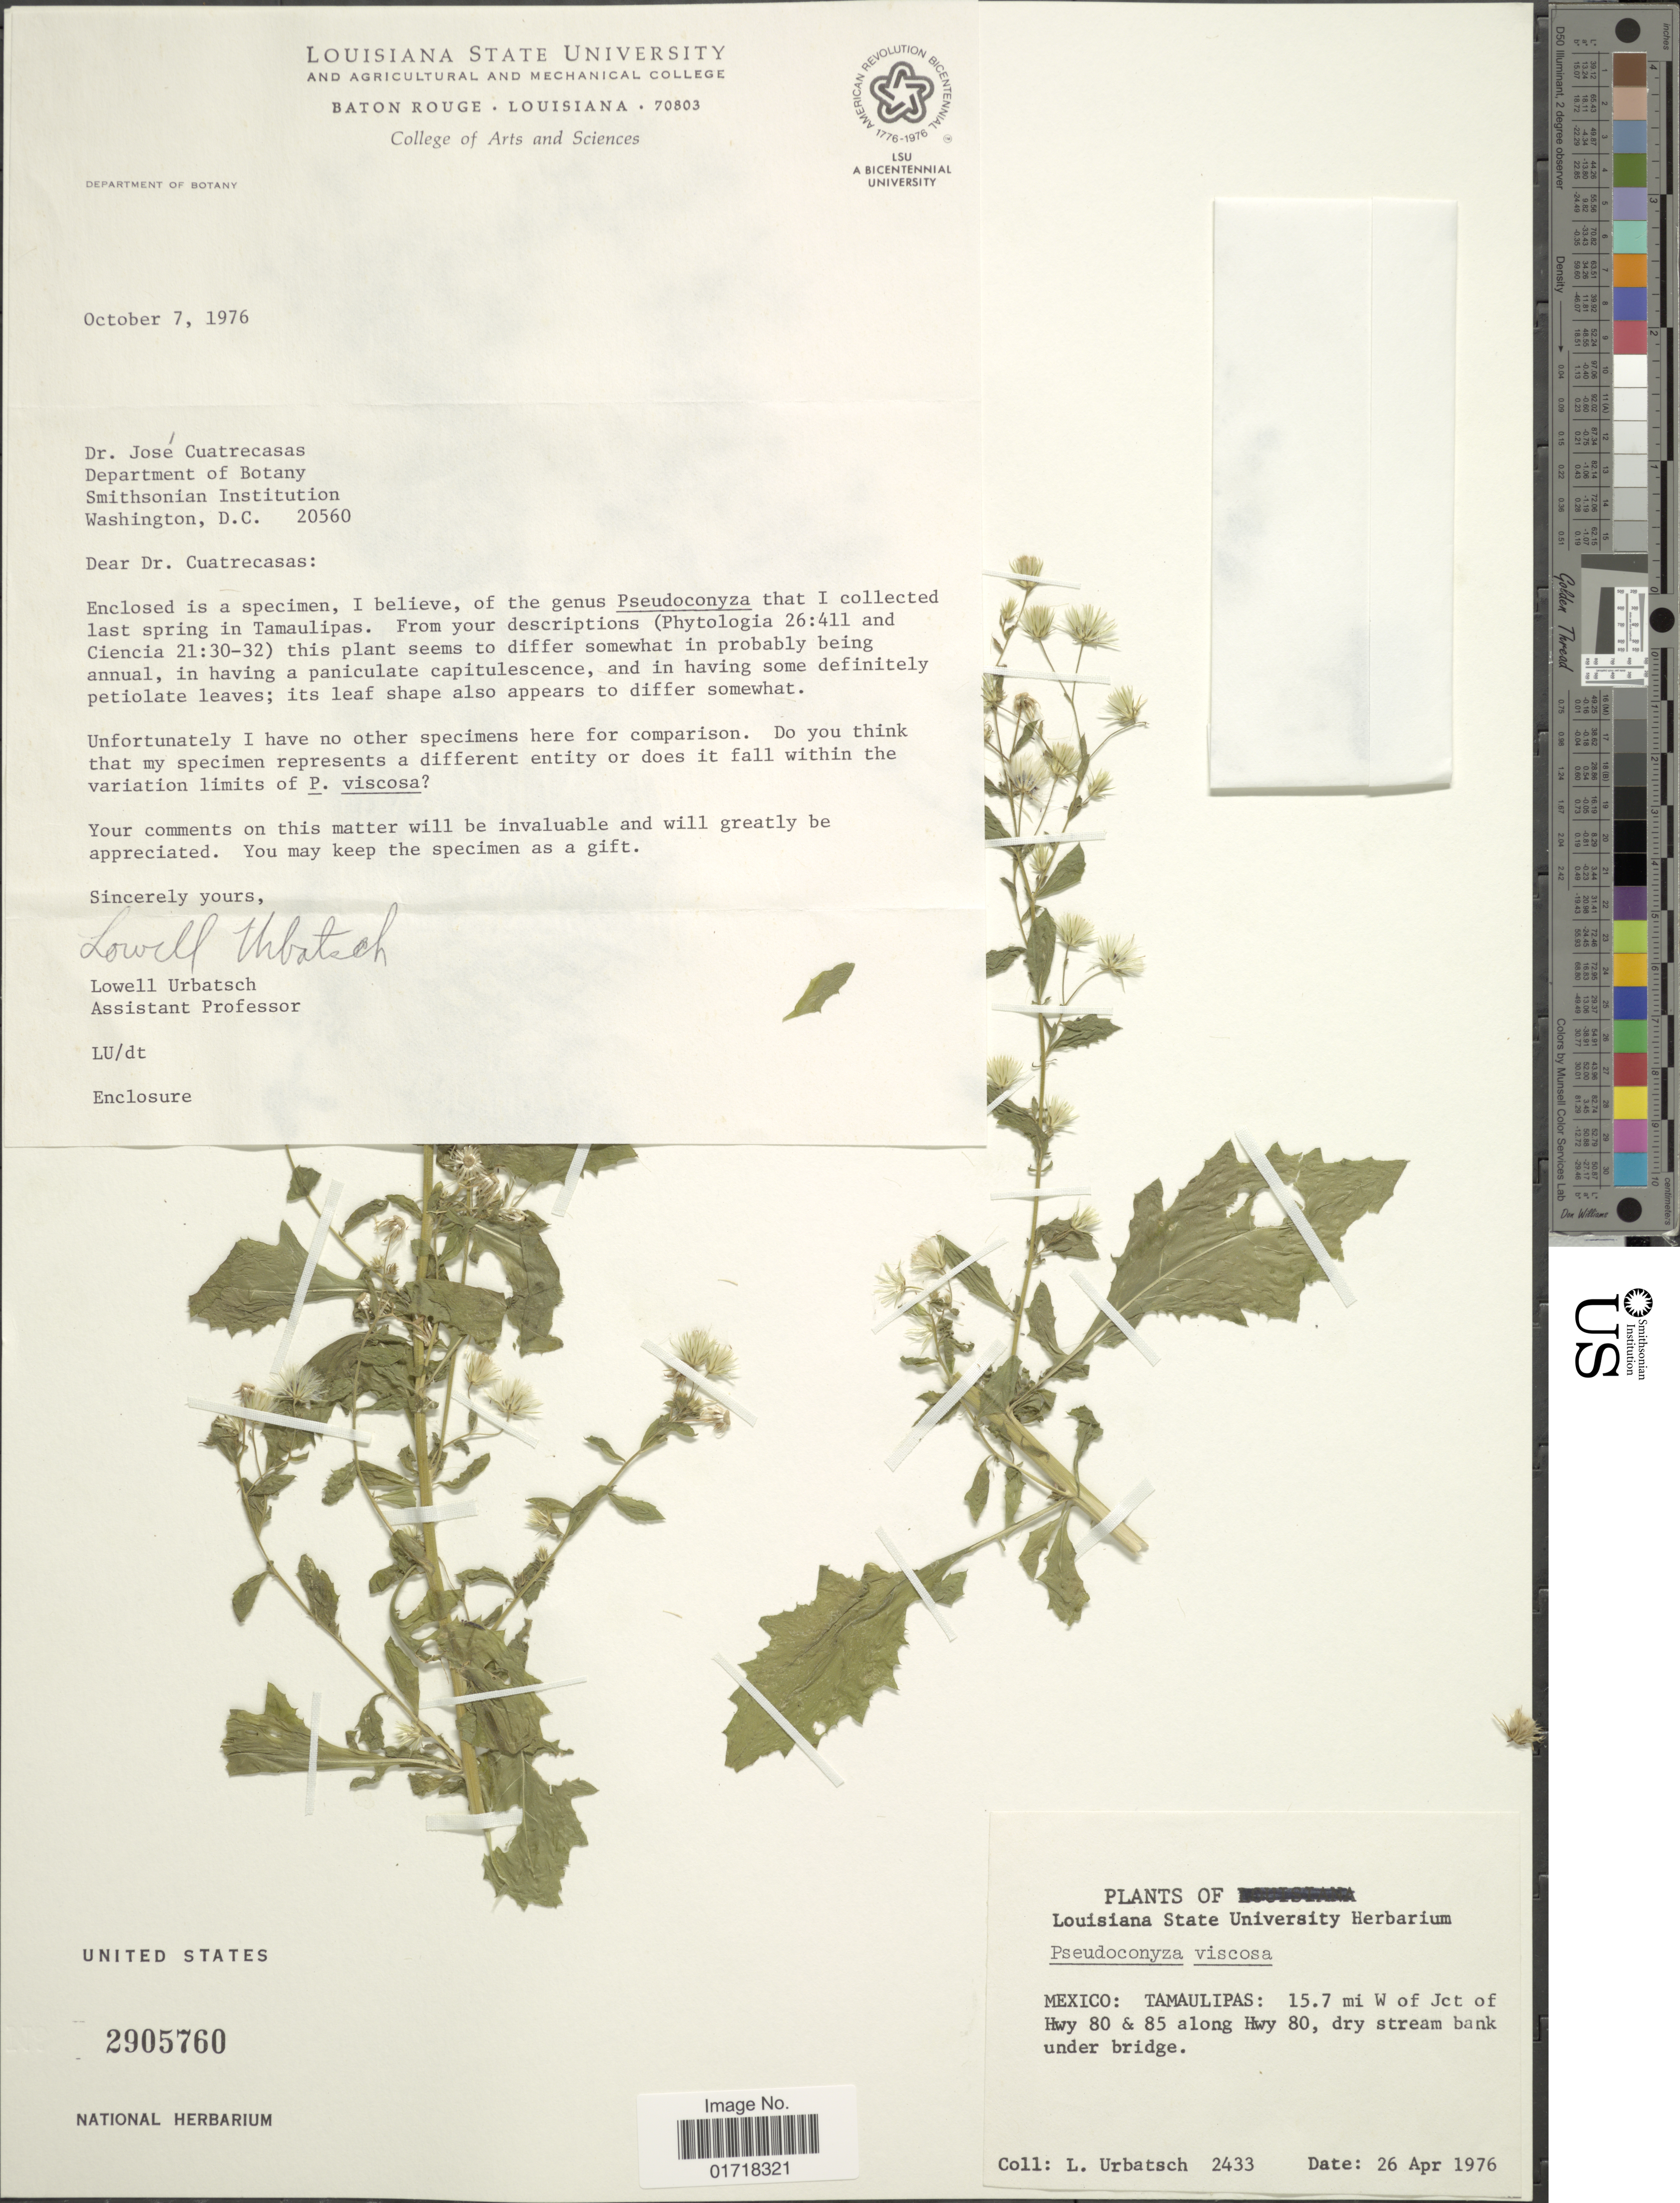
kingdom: Plantae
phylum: Tracheophyta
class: Magnoliopsida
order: Asterales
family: Asteraceae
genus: Pseudoconyza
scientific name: Pseudoconyza viscosa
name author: (Mill.) D'Arcy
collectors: L. E. Urbatsch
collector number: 2433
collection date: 1976-04-26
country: Mexico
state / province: Tamaulipas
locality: Mexico: Tamaulipas: 15.7 mi W of Jct of Hwy 80 & 85 along Hwy 80, dry stream bank under bridge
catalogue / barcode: US 2905760